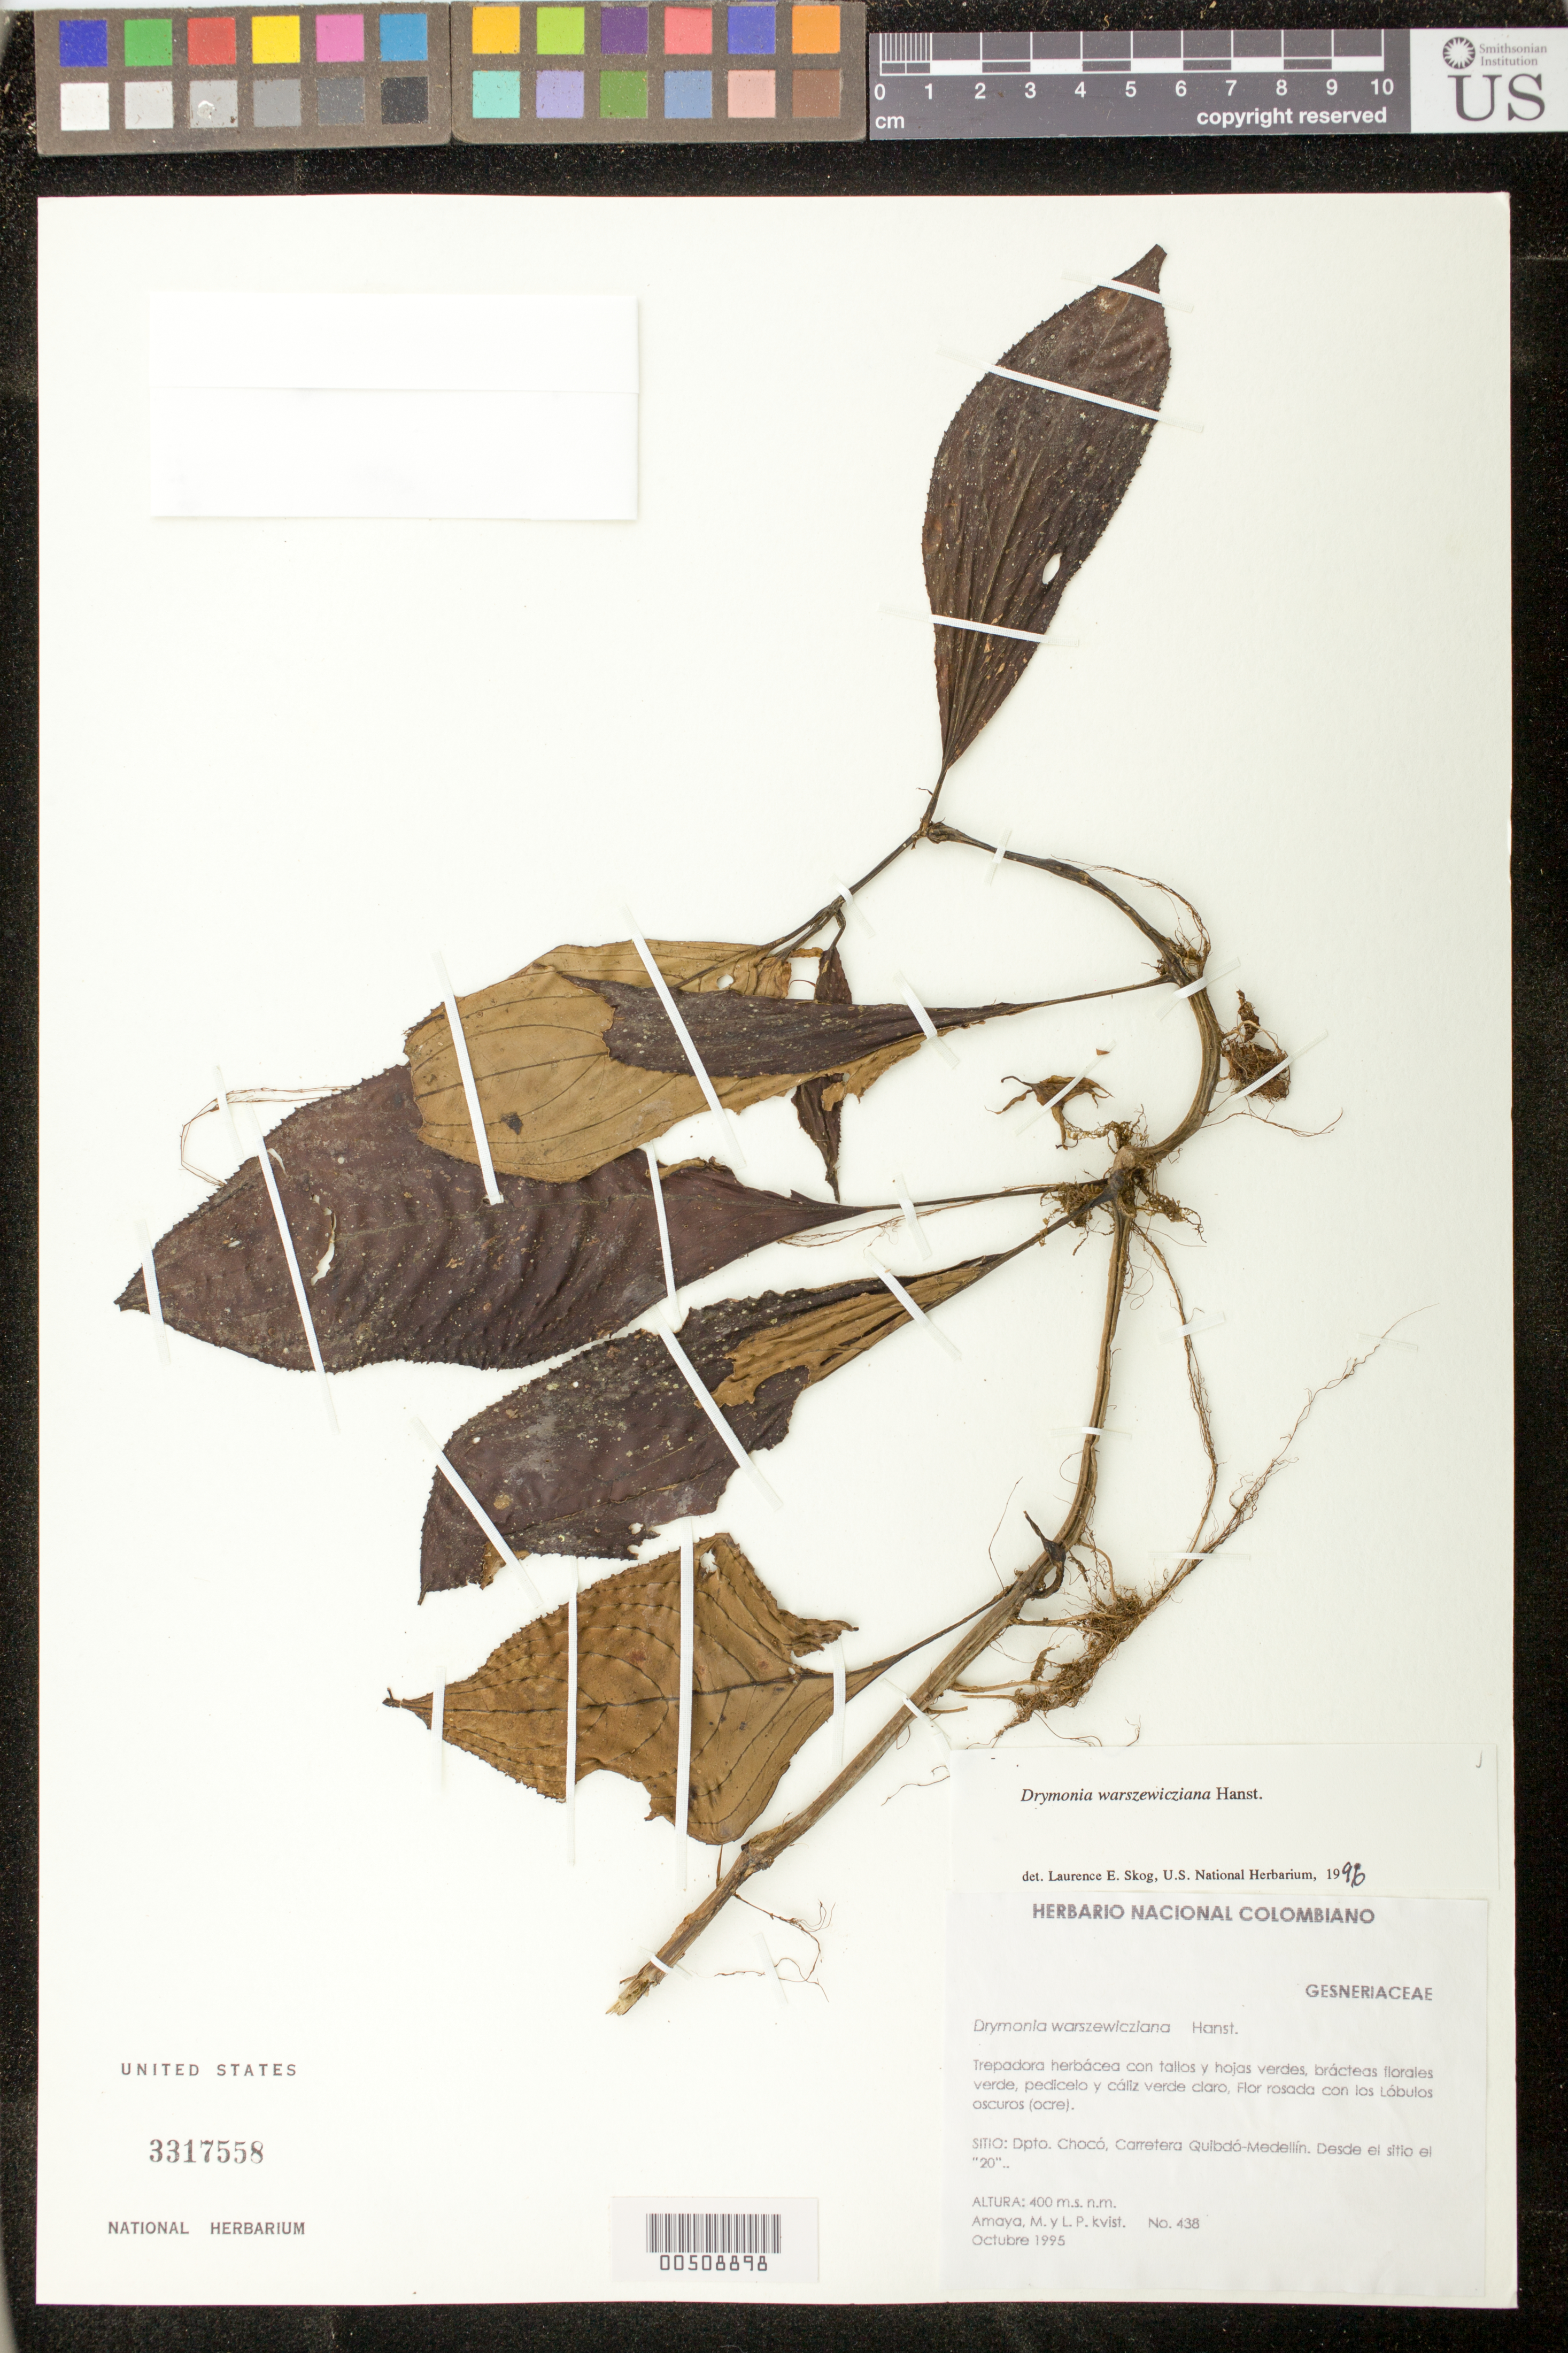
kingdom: Plantae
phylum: Tracheophyta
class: Magnoliopsida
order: Lamiales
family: Gesneriaceae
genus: Drymonia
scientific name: Drymonia warszewicziana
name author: Hanst.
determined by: Skog, Laurence E.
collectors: M. Amaya & L. P. Kvist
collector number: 438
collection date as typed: Oct 1995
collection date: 1995-10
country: Colombia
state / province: Chocó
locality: Carretera Quibdó-Medellín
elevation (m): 400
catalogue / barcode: US 3317558